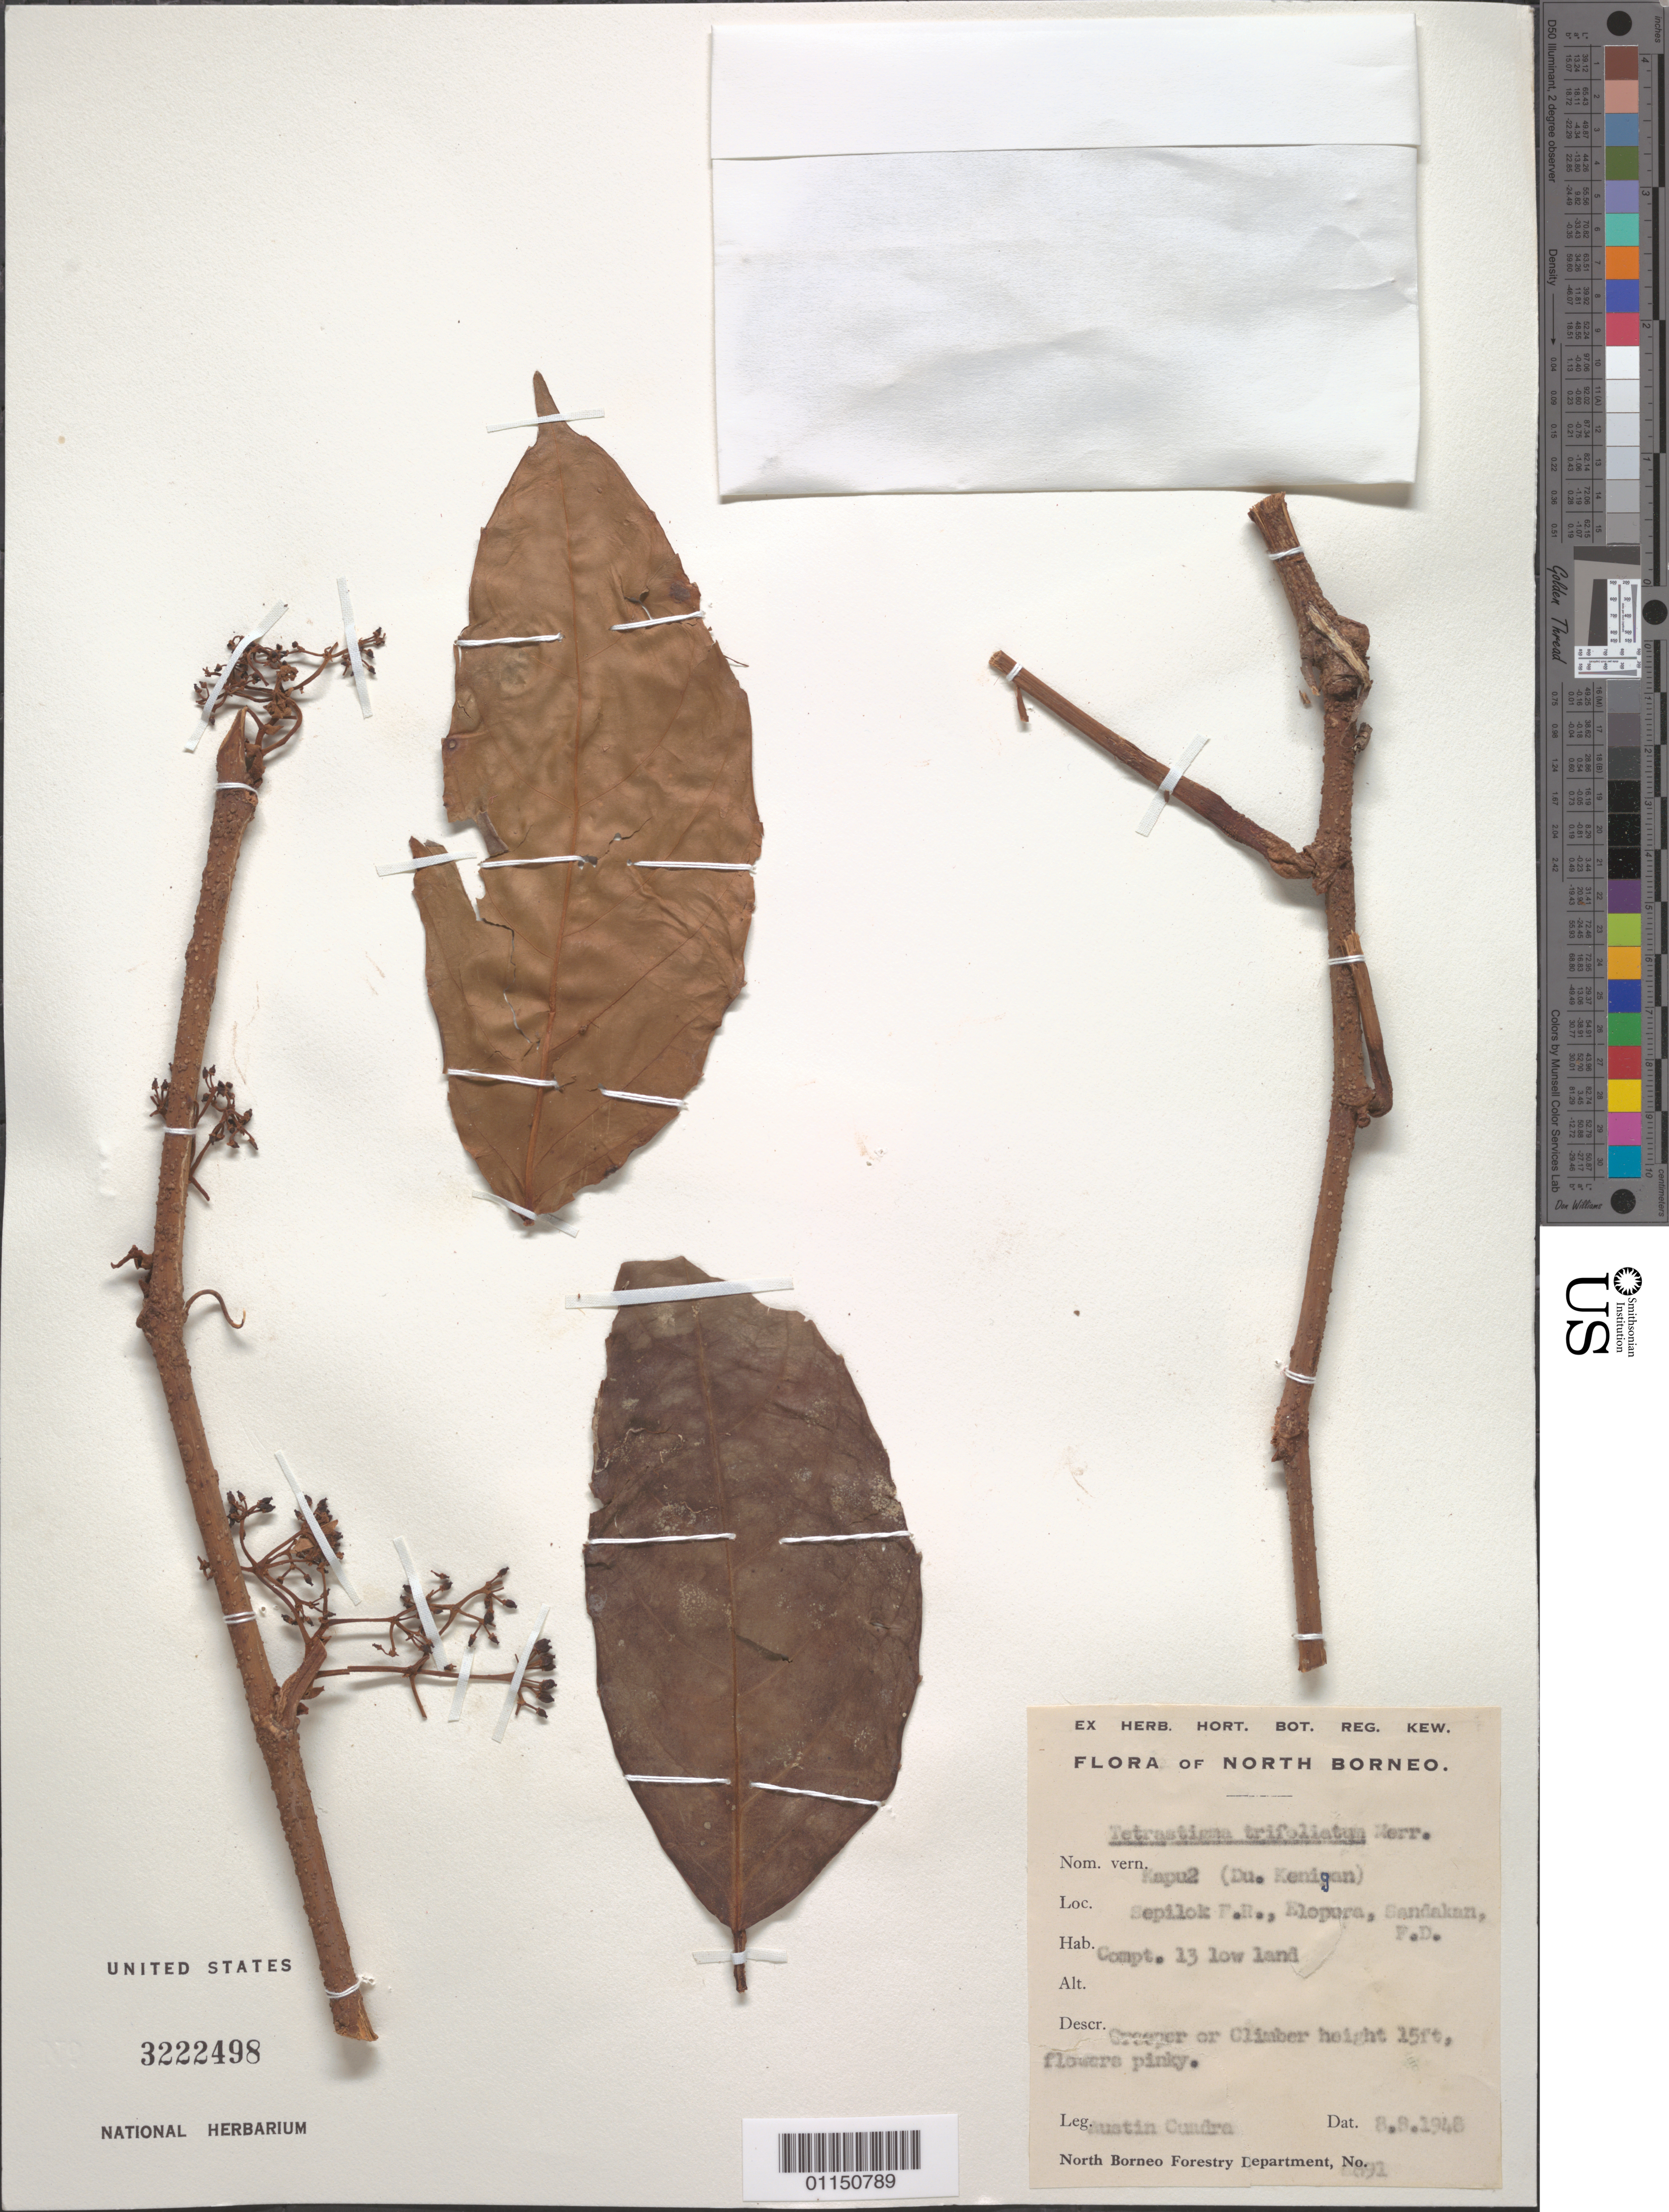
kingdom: Plantae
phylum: Tracheophyta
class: Magnoliopsida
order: Vitales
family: Vitaceae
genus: Tetrastigma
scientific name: Tetrastigma trifoliolatum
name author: Merr.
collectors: A. Condra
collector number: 891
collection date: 1948-08-08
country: Malaysia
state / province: Sabah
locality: Borneo.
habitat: Creeper or Climber.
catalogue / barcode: US 3222498